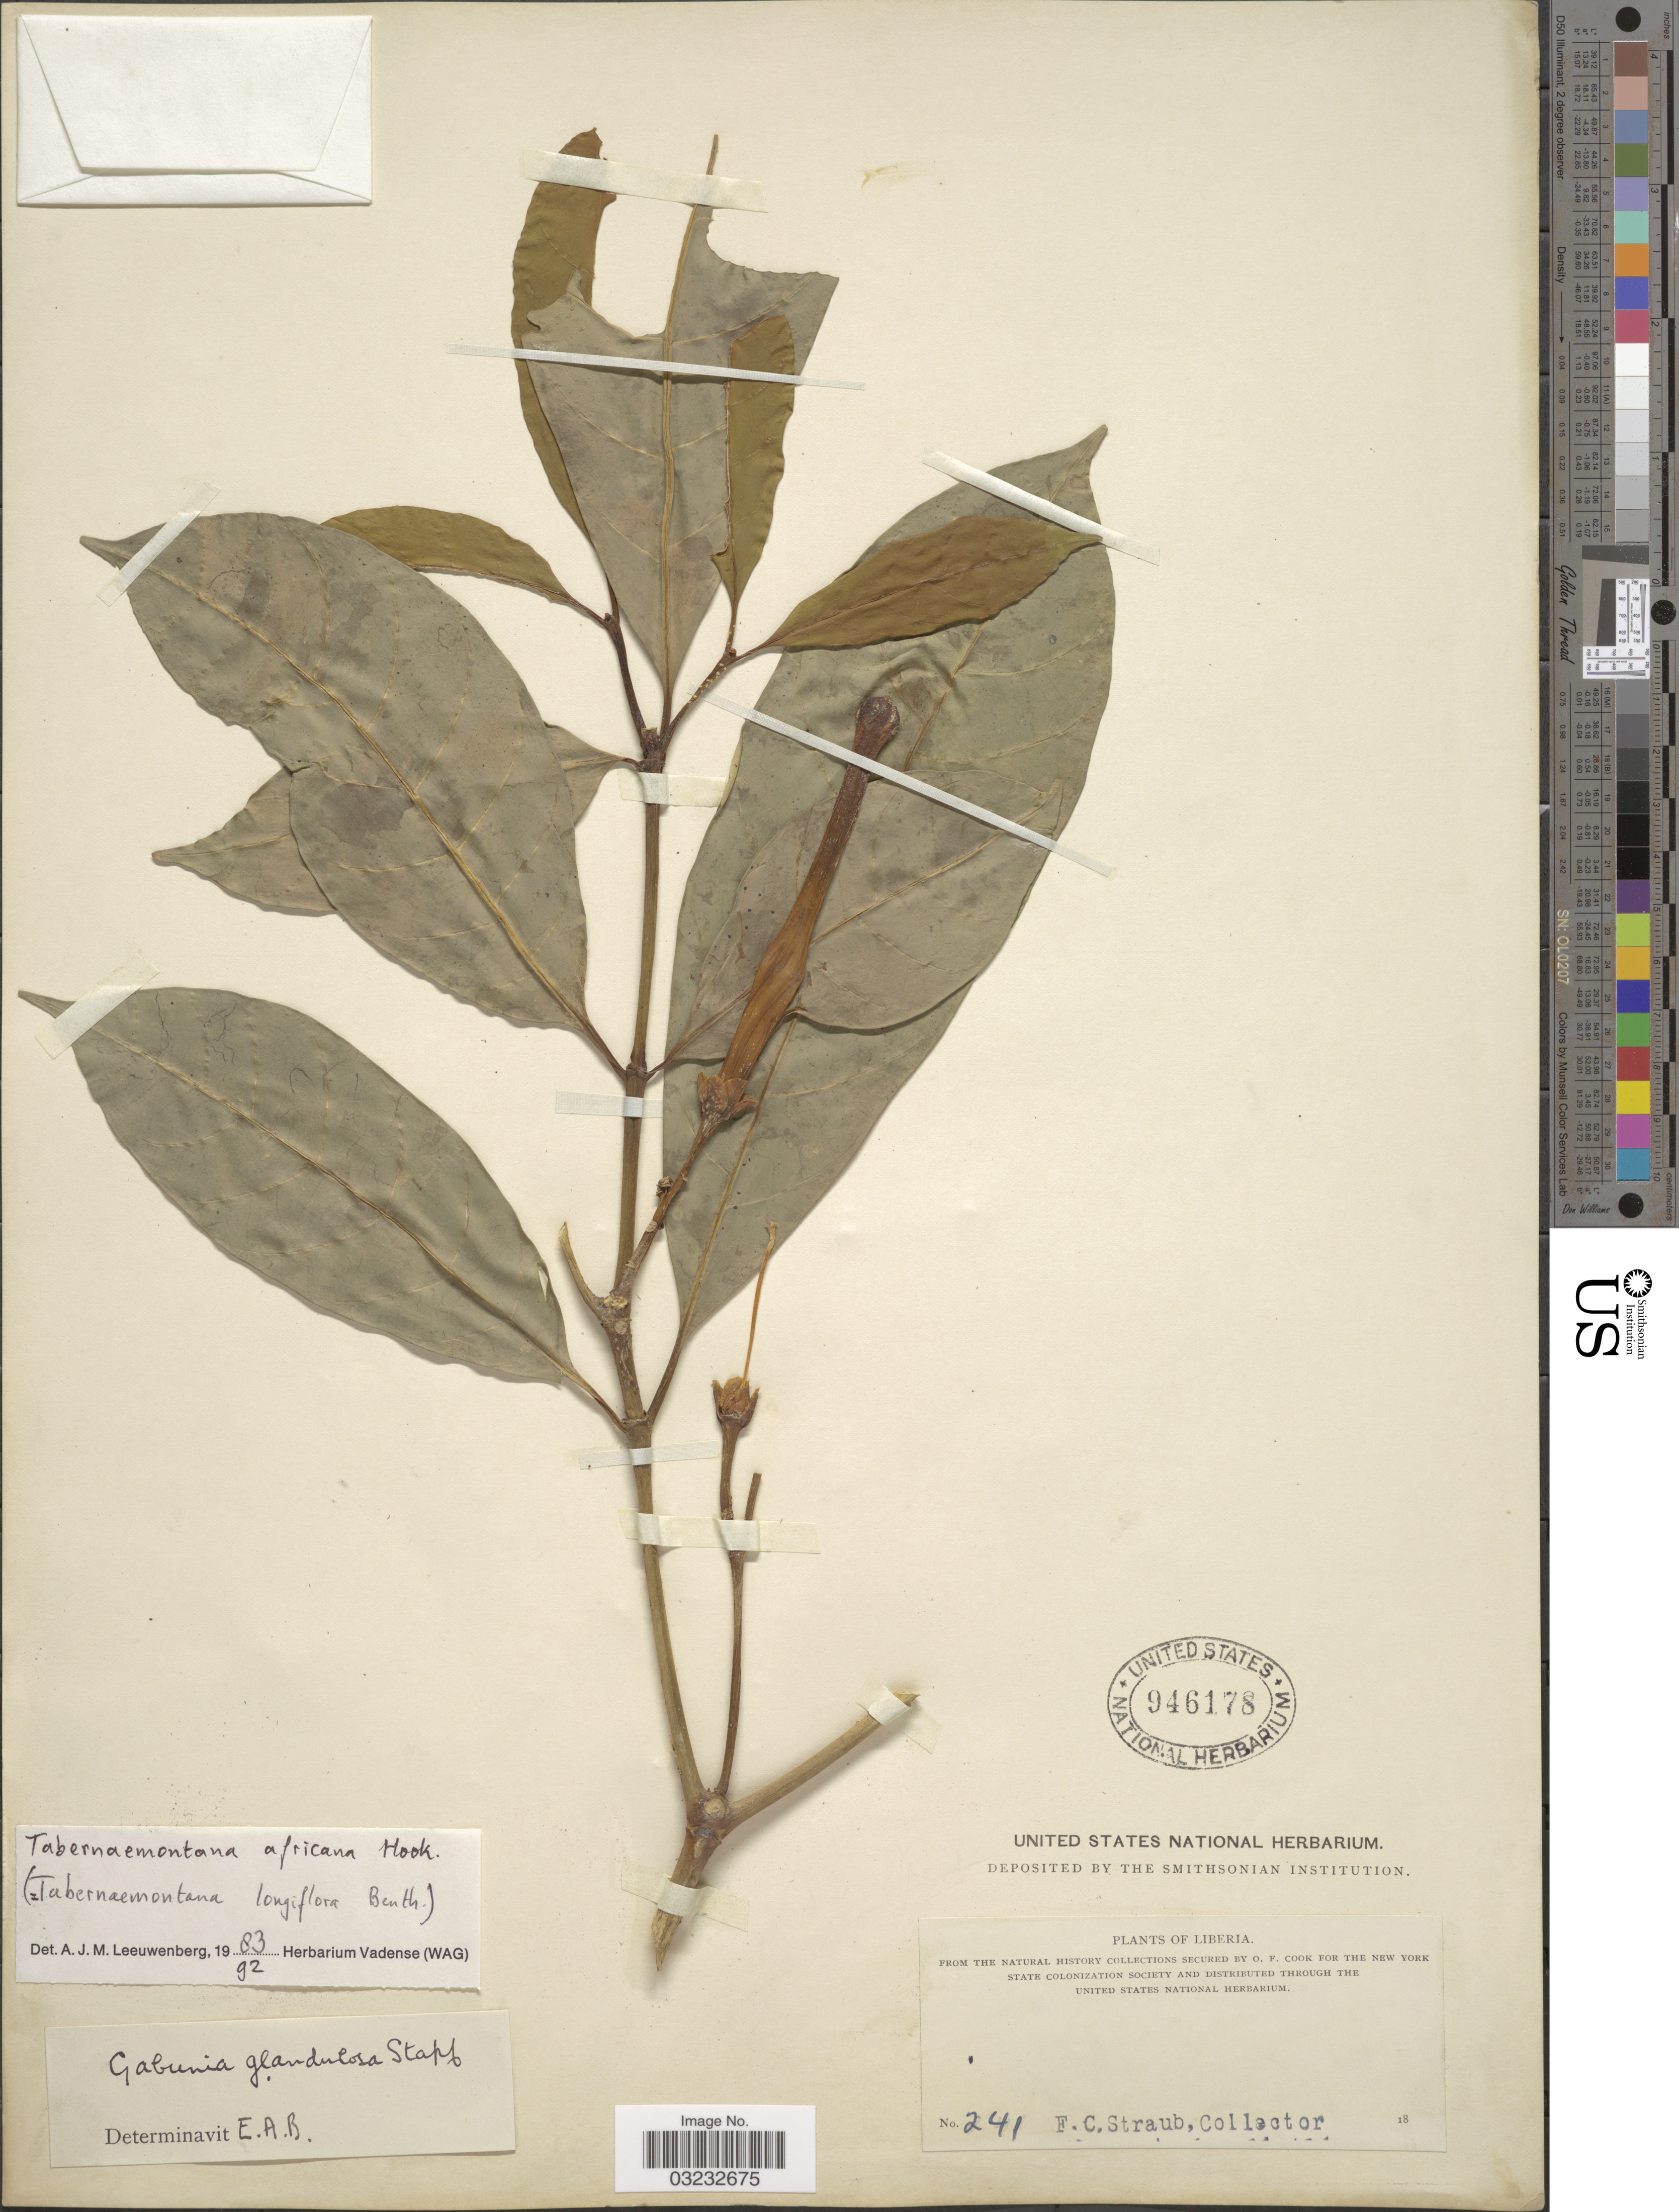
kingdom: Plantae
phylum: Tracheophyta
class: Magnoliopsida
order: Gentianales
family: Apocynaceae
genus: Tabernaemontana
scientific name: Tabernaemontana africana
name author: Hook.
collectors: F. Straub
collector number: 241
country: Liberia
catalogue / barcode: US 946178